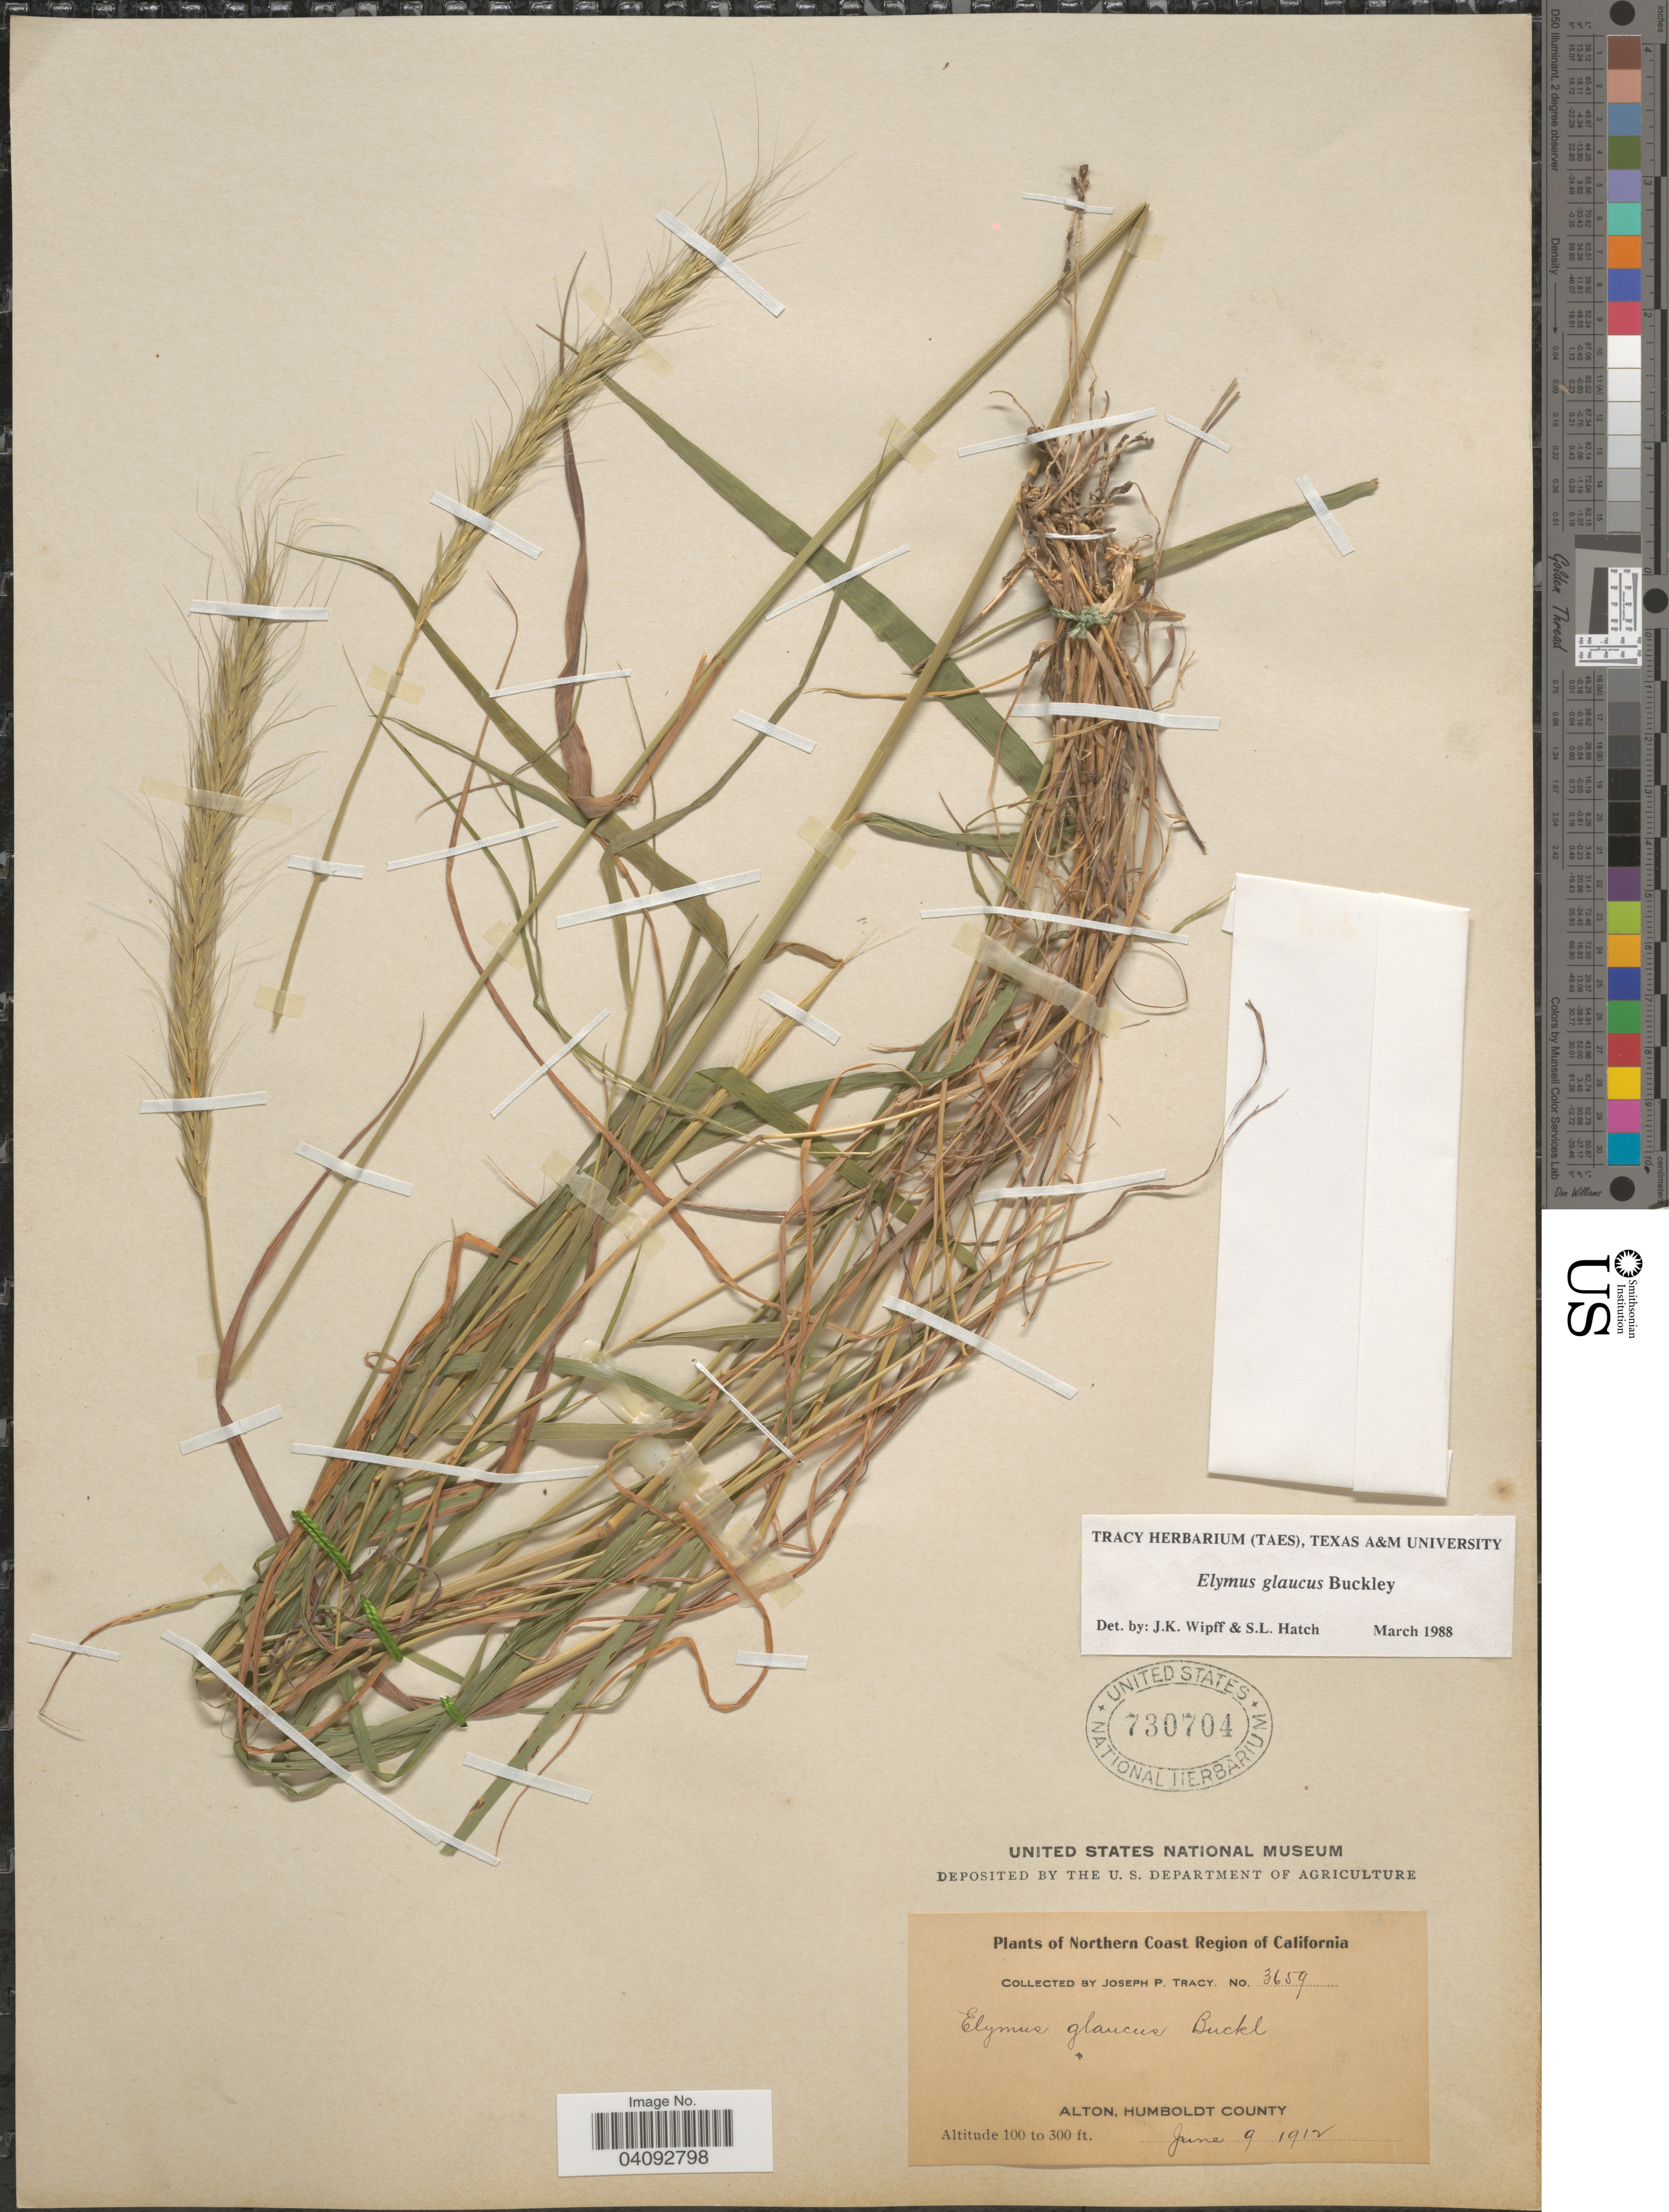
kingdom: Plantae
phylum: Tracheophyta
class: Liliopsida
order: Poales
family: Poaceae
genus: Elymus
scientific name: Elymus glaucus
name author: Buckley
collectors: J. Tracy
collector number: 3659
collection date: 1912-06-09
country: United States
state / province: California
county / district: Humboldt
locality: Northern Coast Region of California. Alton, Humboldt County.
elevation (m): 30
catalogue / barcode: US 730704